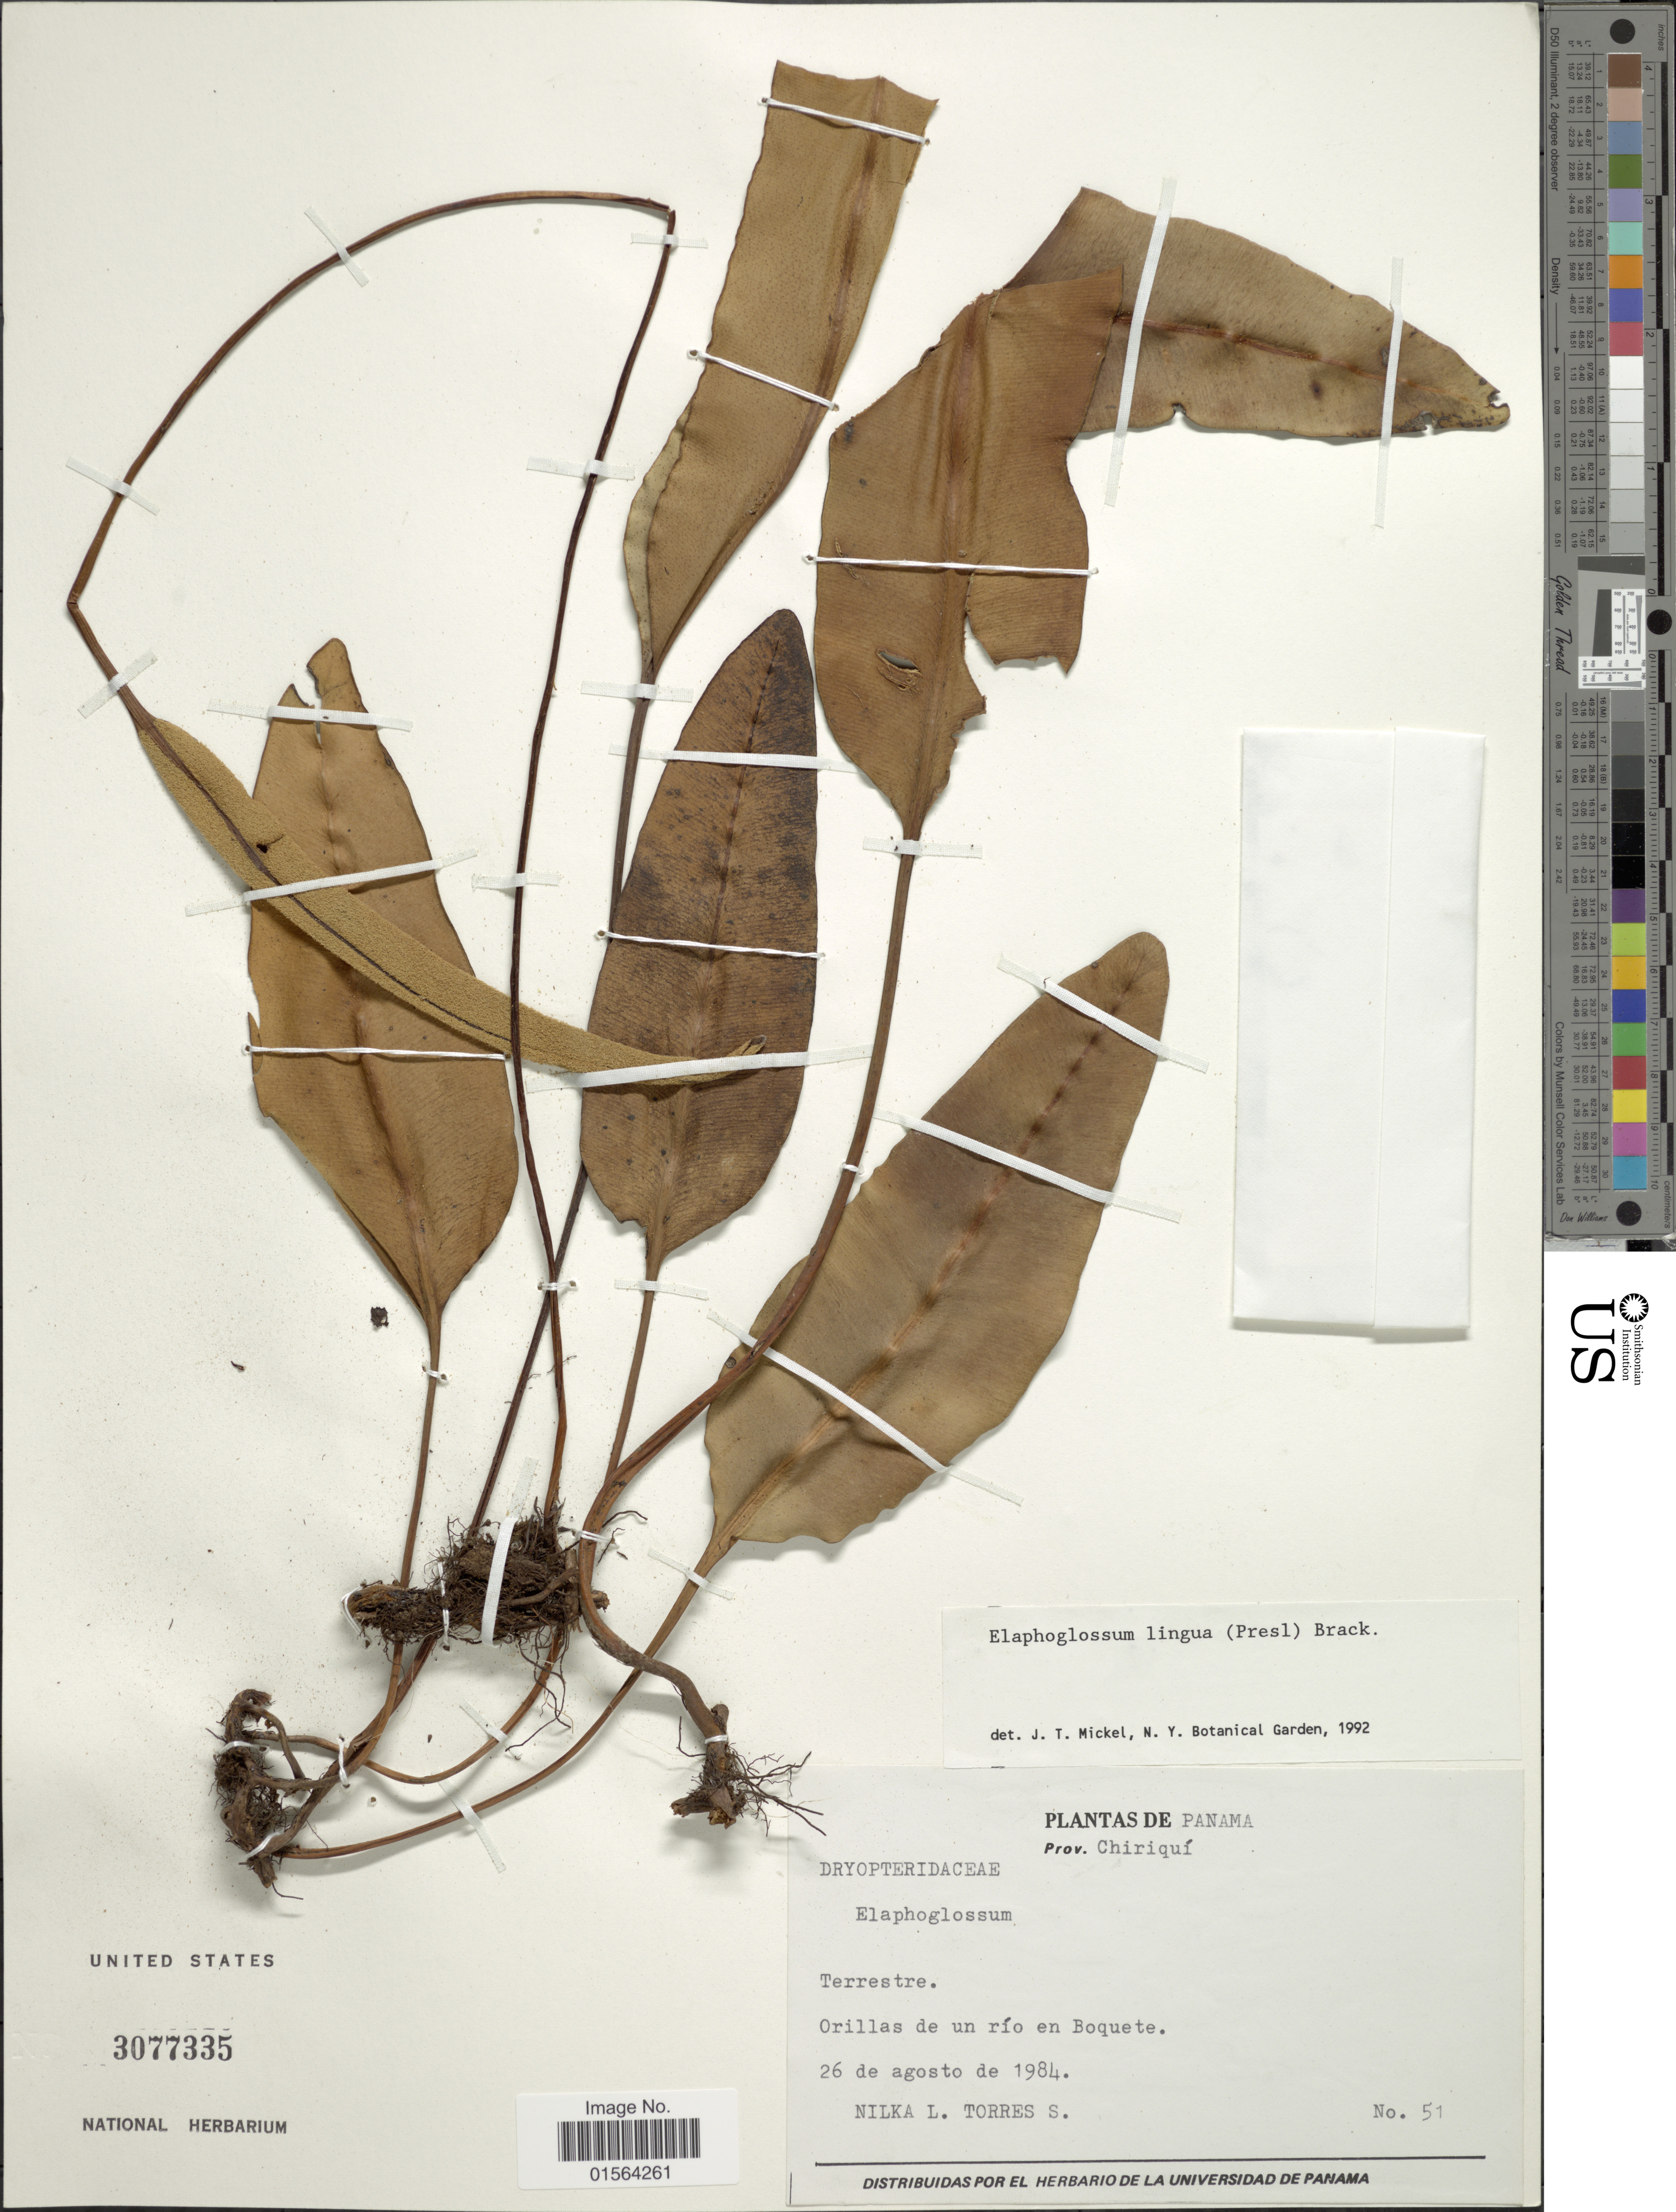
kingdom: Plantae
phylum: Tracheophyta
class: Polypodiopsida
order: Polypodiales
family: Dryopteridaceae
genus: Elaphoglossum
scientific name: Elaphoglossum lingua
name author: (C. Presl) Brack.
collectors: N. Torres S.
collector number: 51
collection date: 1984-08-26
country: Panama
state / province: Chiriqui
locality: Prov. Chiriqui, orillas de un rio en Boquete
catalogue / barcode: US 3077335